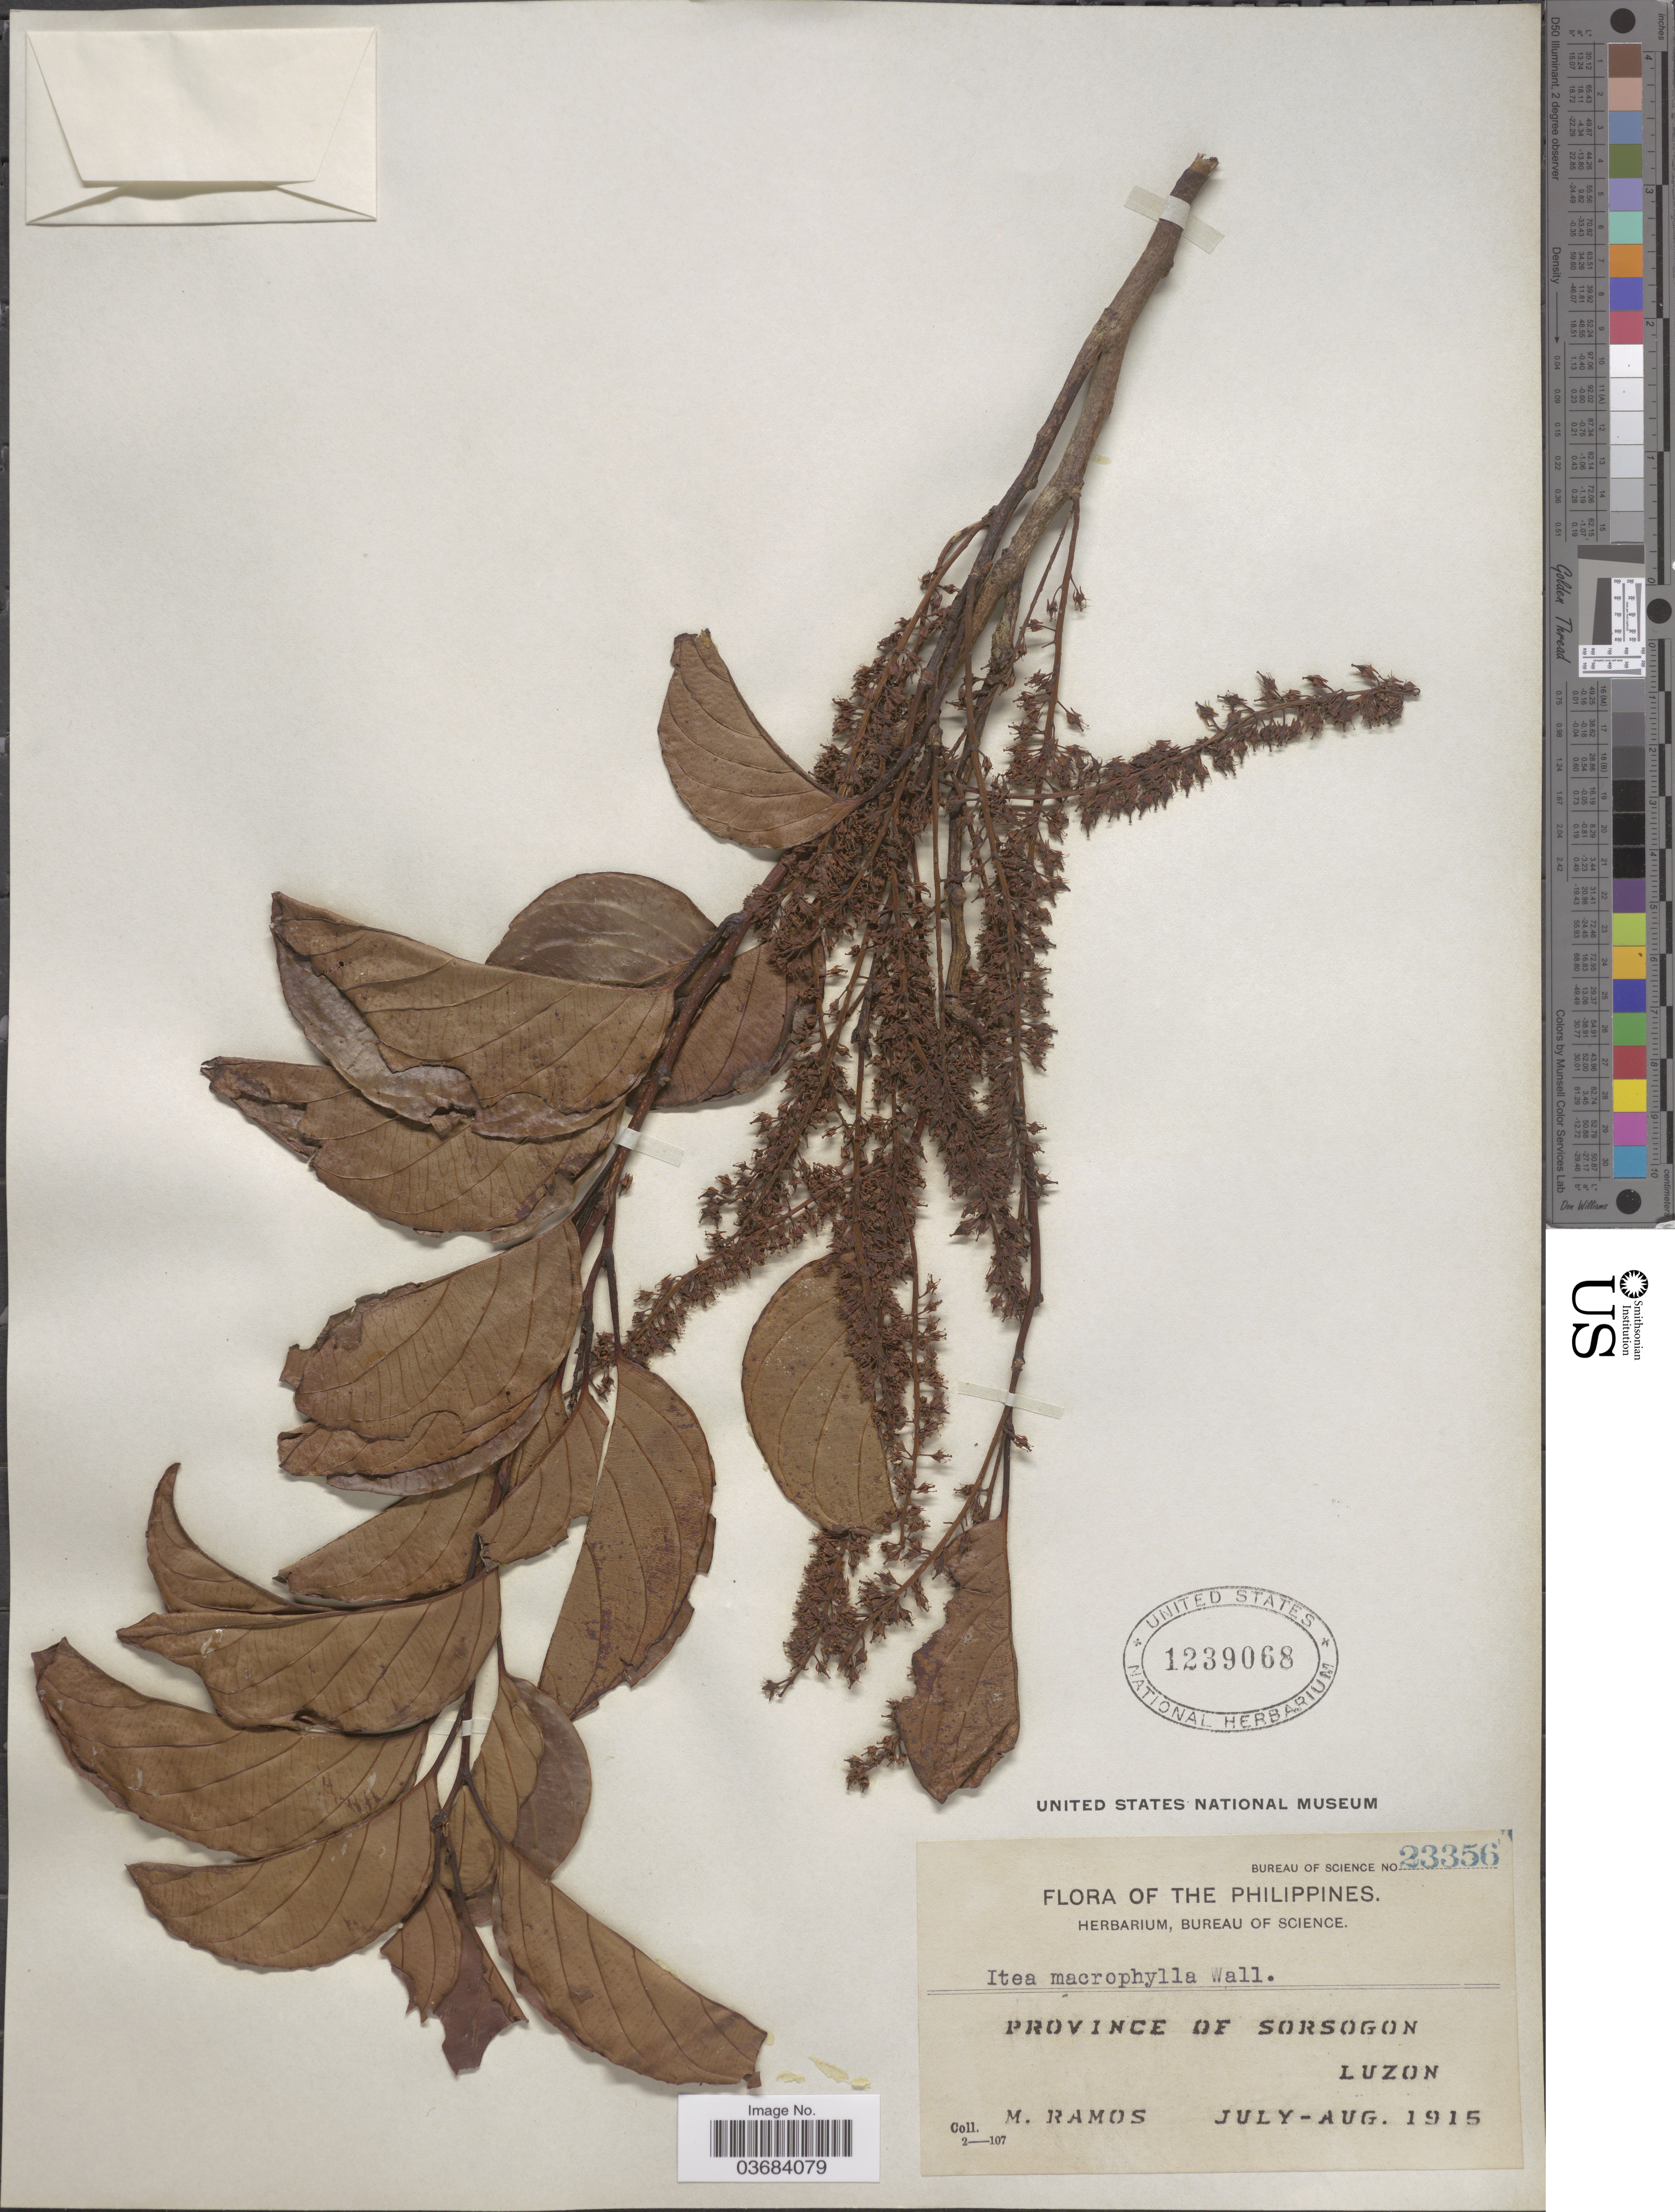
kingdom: Plantae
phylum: Tracheophyta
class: Magnoliopsida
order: Saxifragales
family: Iteaceae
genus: Itea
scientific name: Itea macrophylla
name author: Wall.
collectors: M. Ramos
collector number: Bureau of Science 23356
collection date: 1915-07/1915-08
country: Philippines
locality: Province of Sorsogon. Luzon.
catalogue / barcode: US 1239068